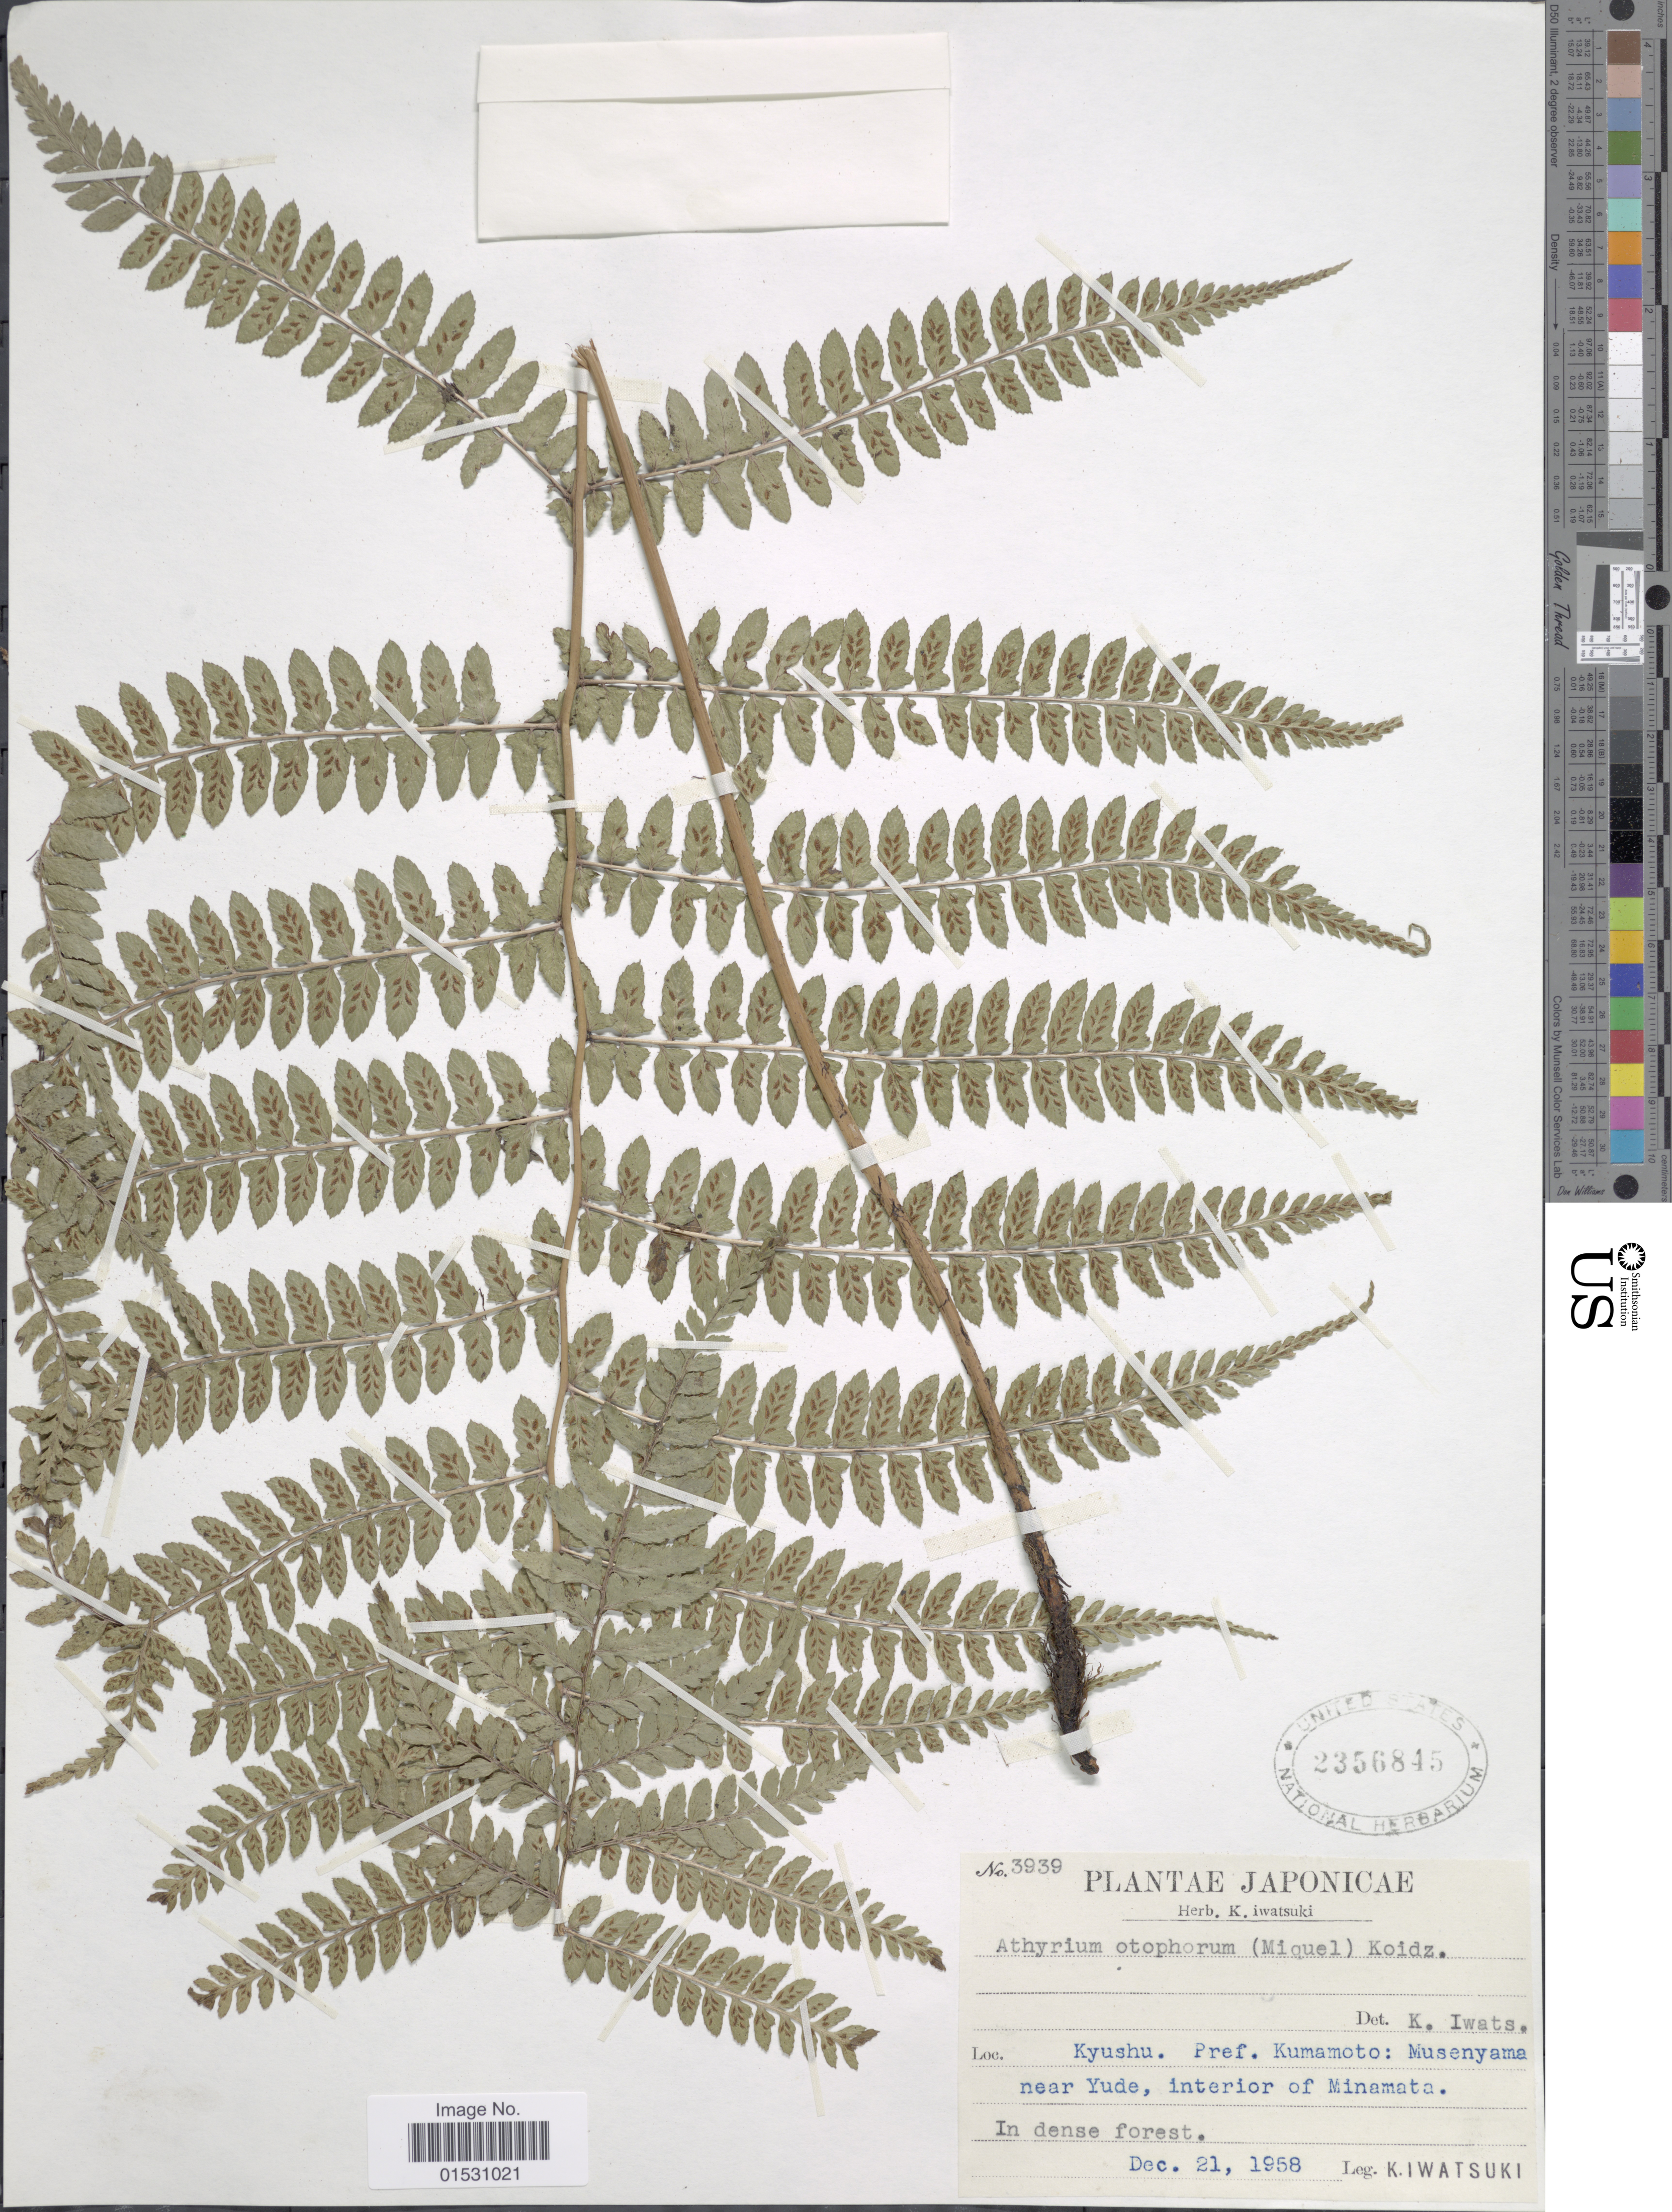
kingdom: Plantae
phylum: Tracheophyta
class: Polypodiopsida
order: Polypodiales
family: Athyriaceae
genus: Athyrium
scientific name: Athyrium otophorum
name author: (Miq.) Koidz.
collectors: K. Iwatsuki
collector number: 3939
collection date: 1958-12-21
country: Japan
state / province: Kumamoto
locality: Kyushu. Pref. Kumamoto: Musenyama near Yude, interior of Minamata.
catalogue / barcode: US 2356845